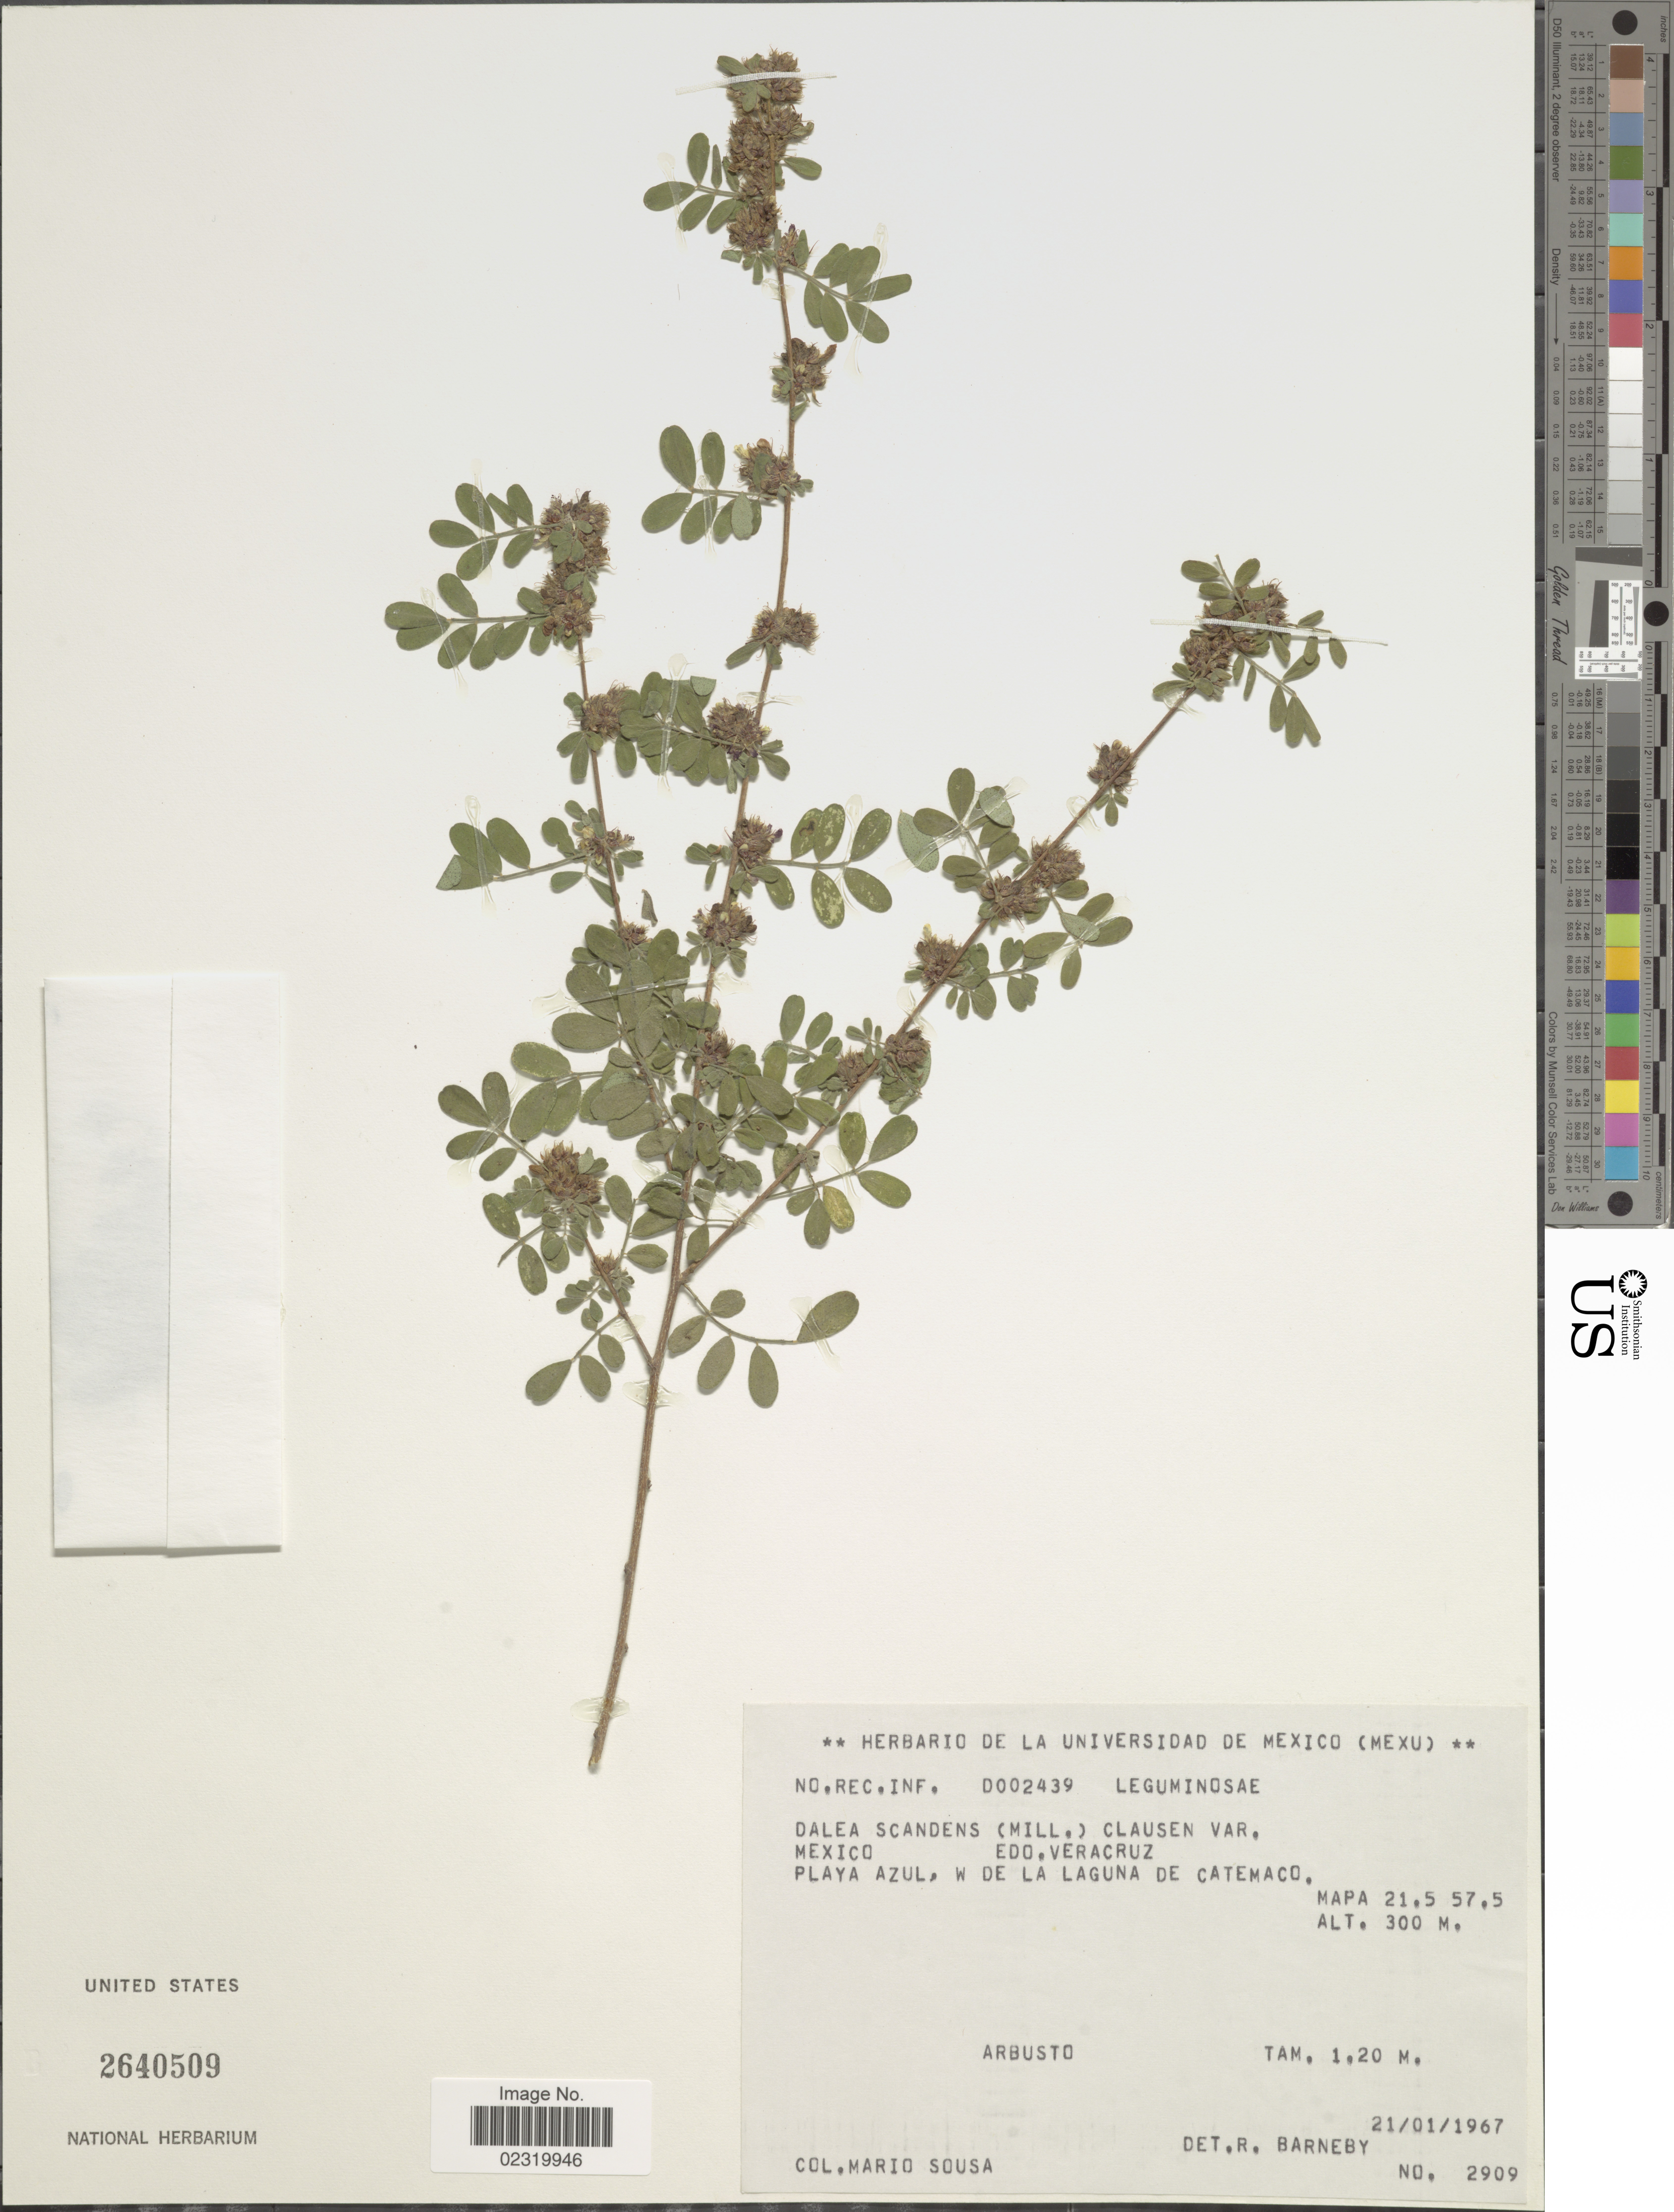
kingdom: Plantae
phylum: Tracheophyta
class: Magnoliopsida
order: Fabales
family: Fabaceae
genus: Dalea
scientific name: Dalea scandens var. paucifolia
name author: (J.M. Coult.) Barneby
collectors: M. Sousa S.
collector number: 2909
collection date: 1967-01-21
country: Mexico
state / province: Veracruz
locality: Edo. Veracruz. Playa Azul, W de La Laguna de Catemaco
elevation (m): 300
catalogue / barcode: US 2640509